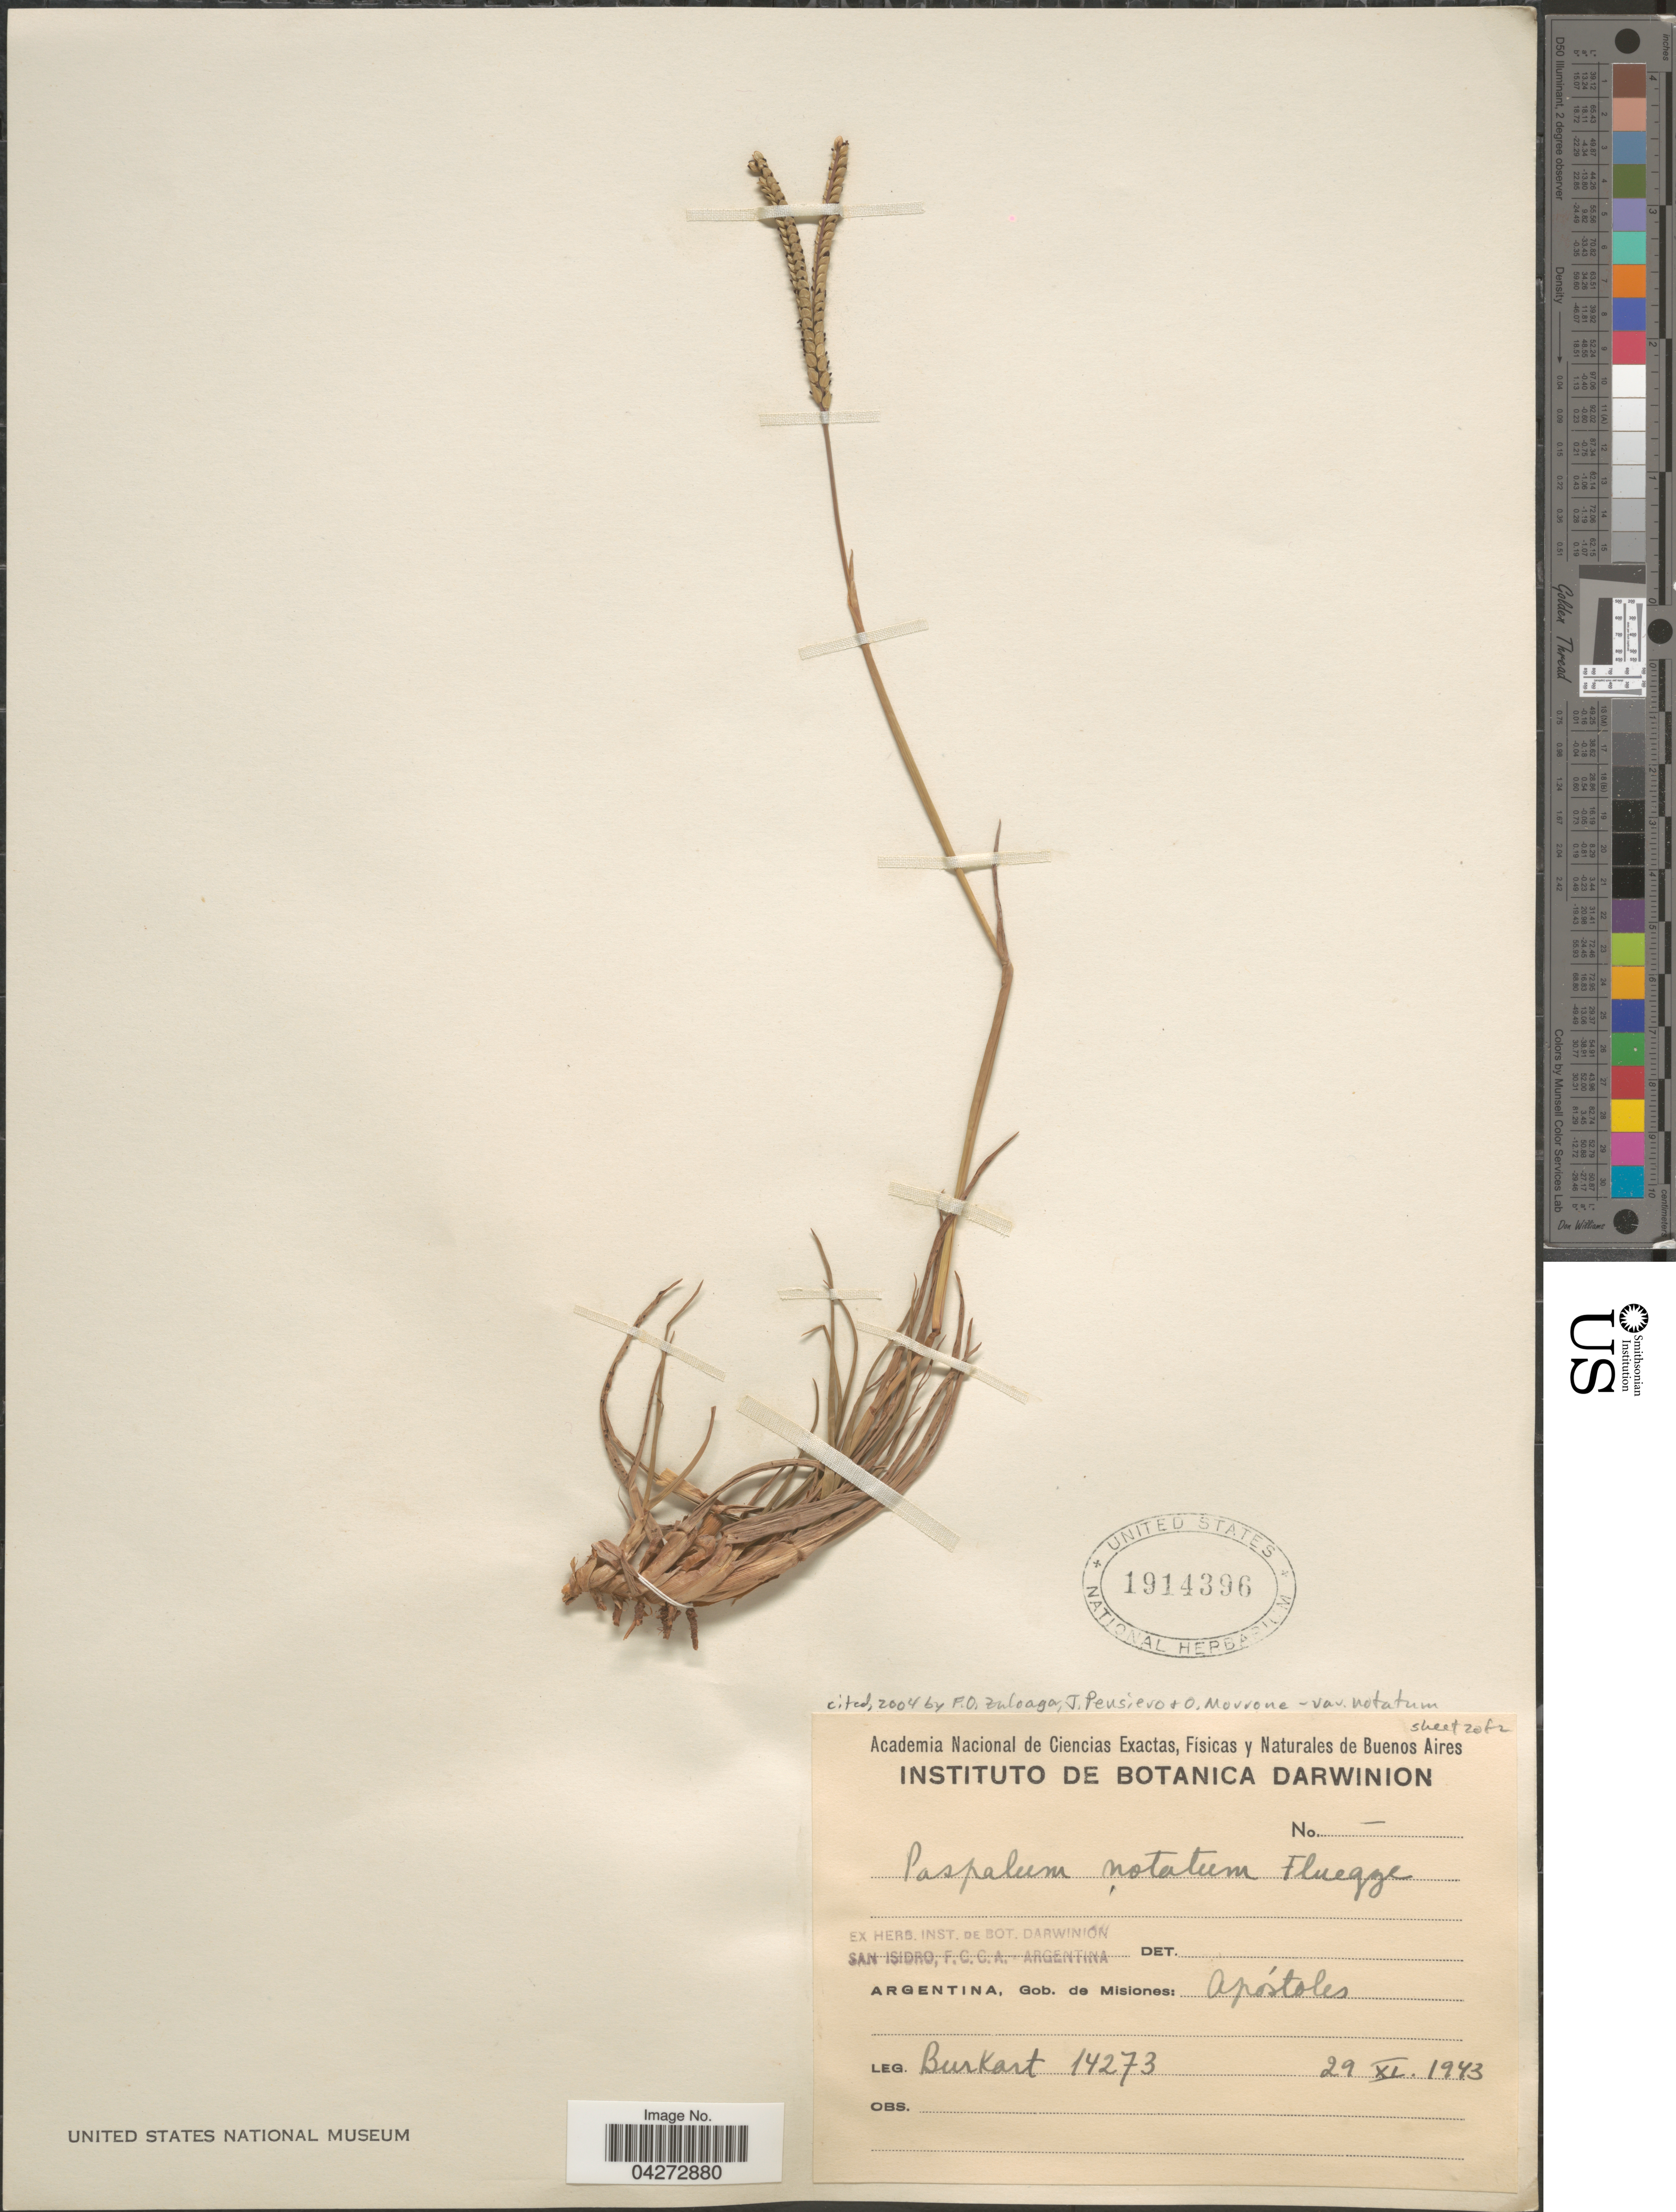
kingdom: Plantae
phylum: Tracheophyta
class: Liliopsida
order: Poales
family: Poaceae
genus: Paspalum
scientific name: Paspalum notatum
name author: Flüggé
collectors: -- Burkart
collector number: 14273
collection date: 1943-11-29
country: Argentina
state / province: Misiones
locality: Gob. de Misiones: Apóstoles.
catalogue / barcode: US 1914396